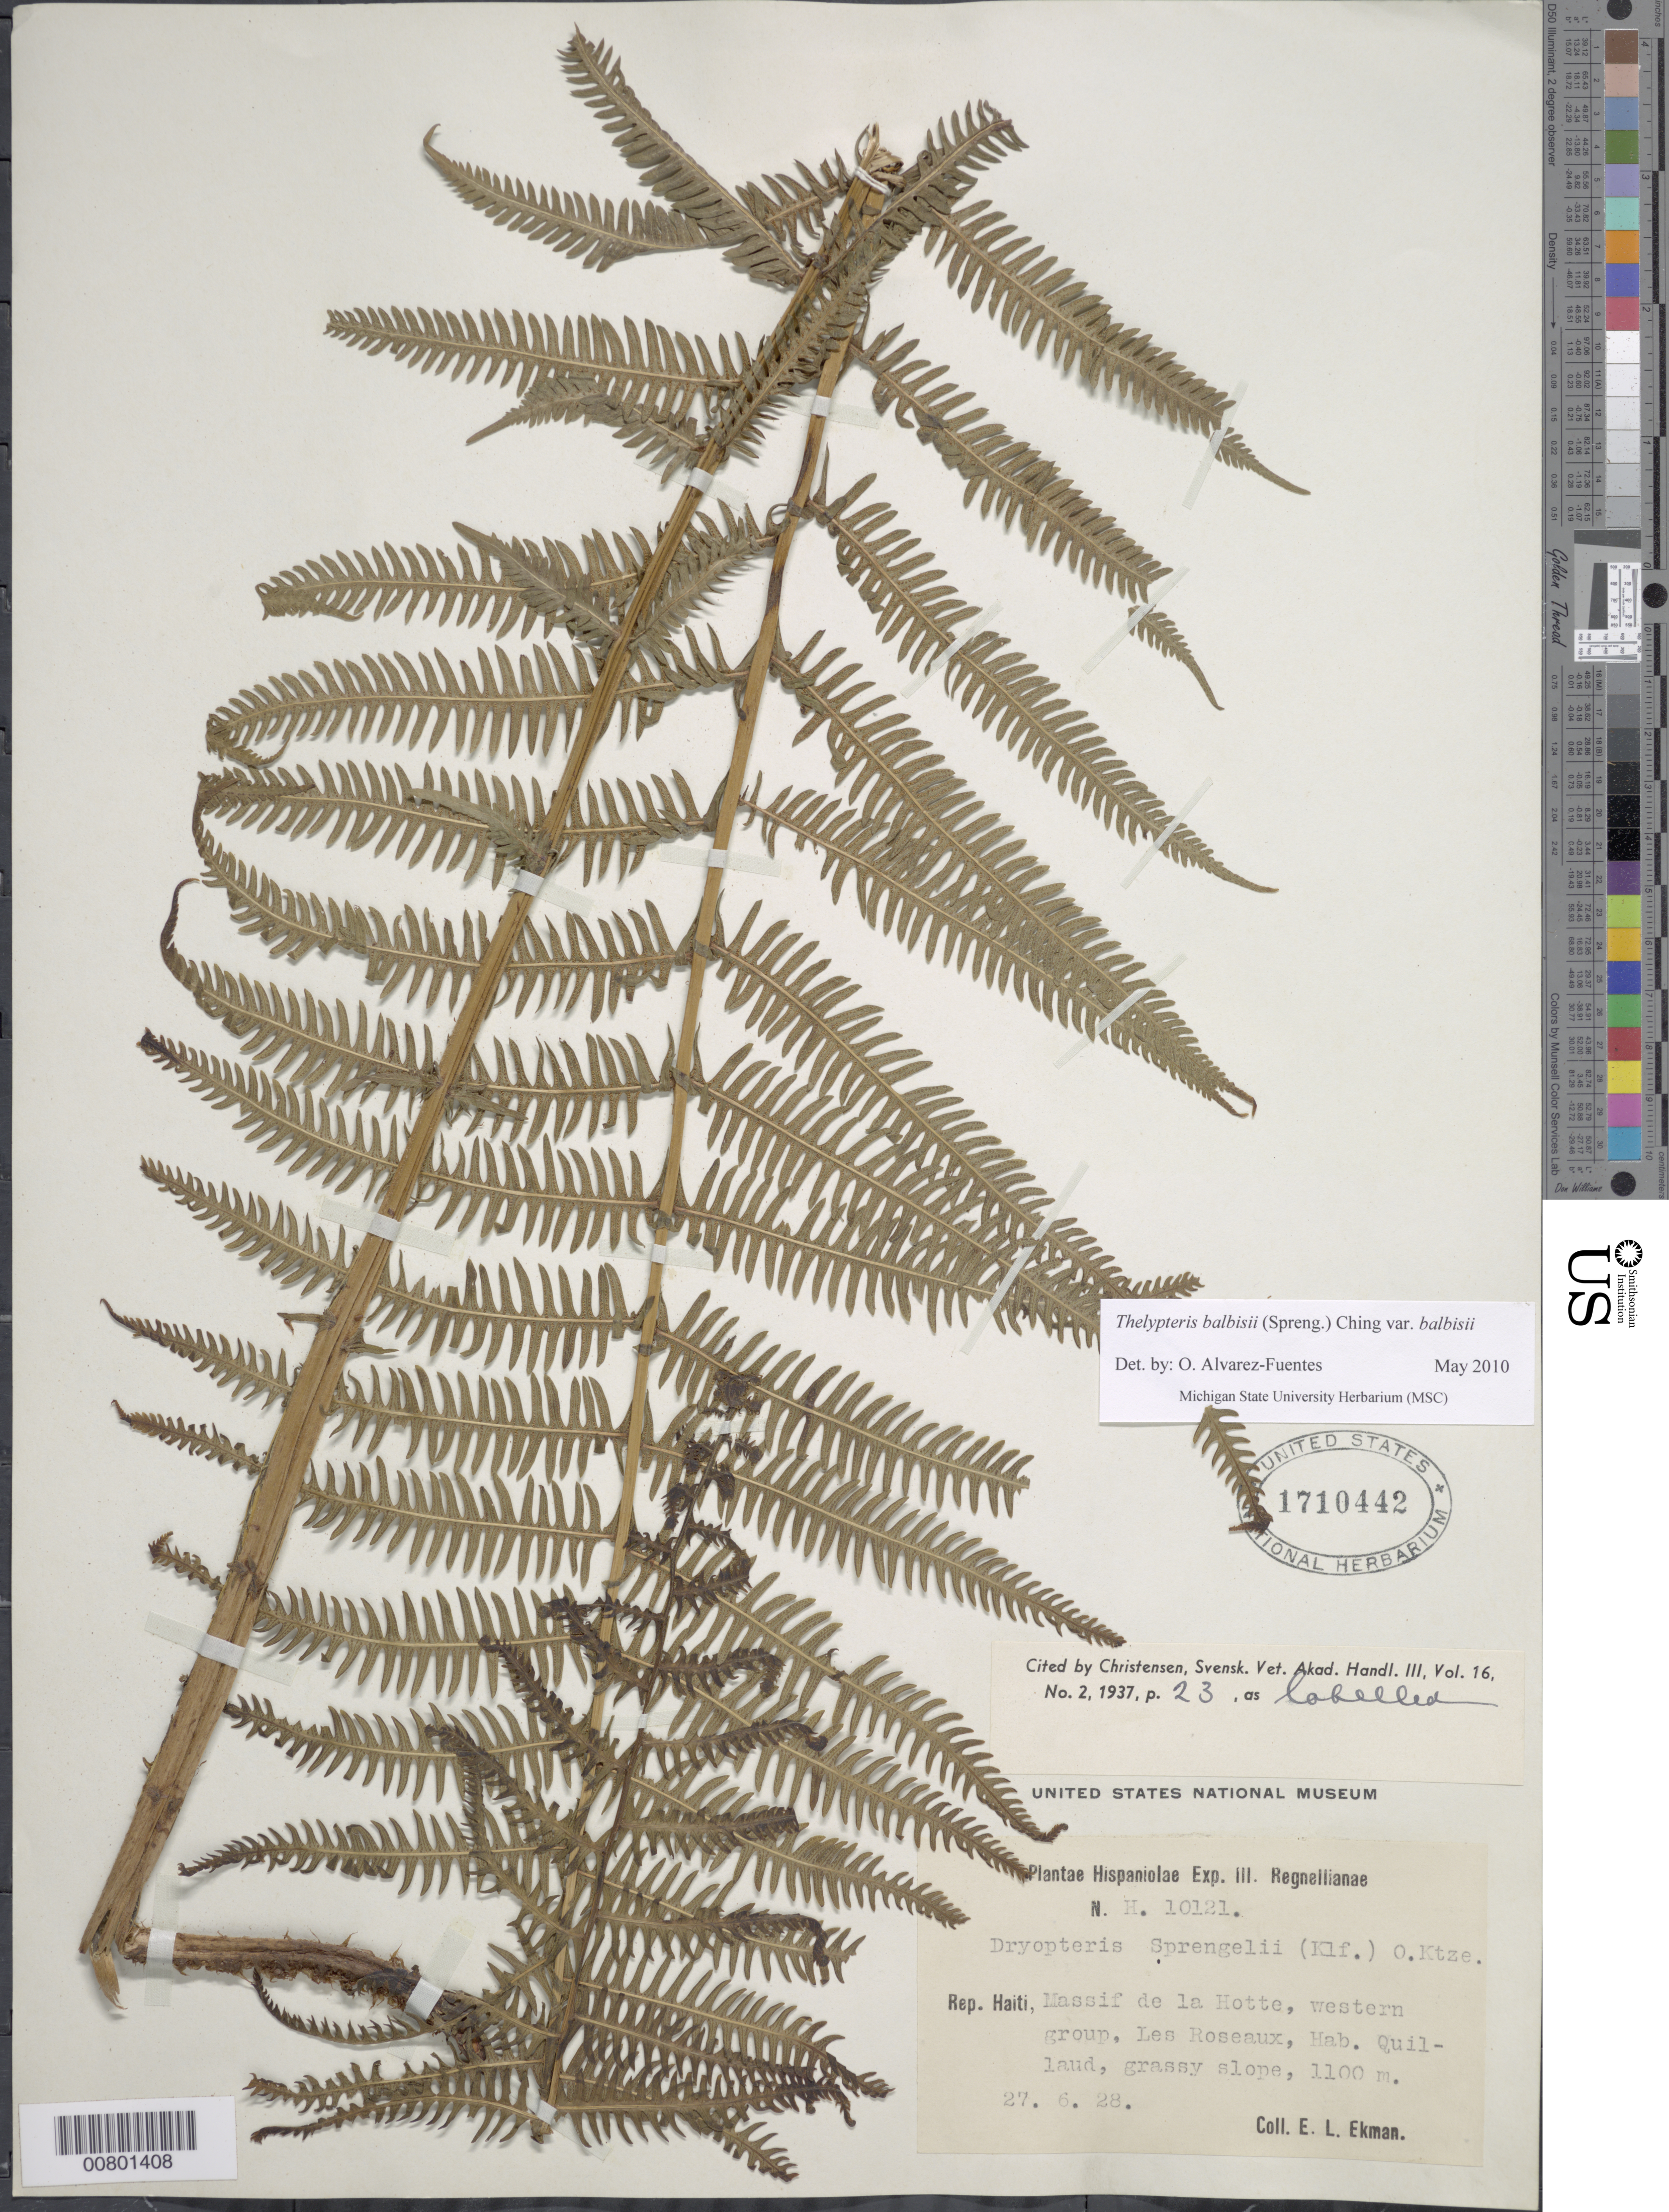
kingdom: Plantae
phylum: Tracheophyta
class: Polypodiopsida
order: Polypodiales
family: Thelypteridaceae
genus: Amauropelta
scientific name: Amauropelta balbisii (Spreng.) comb. nov., ined. 2015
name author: (Spreng.)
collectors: E. L. Ekman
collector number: H 10121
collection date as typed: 27 Jun 1928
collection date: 1928-06-27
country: Haiti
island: Hispaniola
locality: Massif de la Hotte, western group, Les Roseaux, Hab. Quillaud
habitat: Grassy slope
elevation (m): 1100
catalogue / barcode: US 1710442